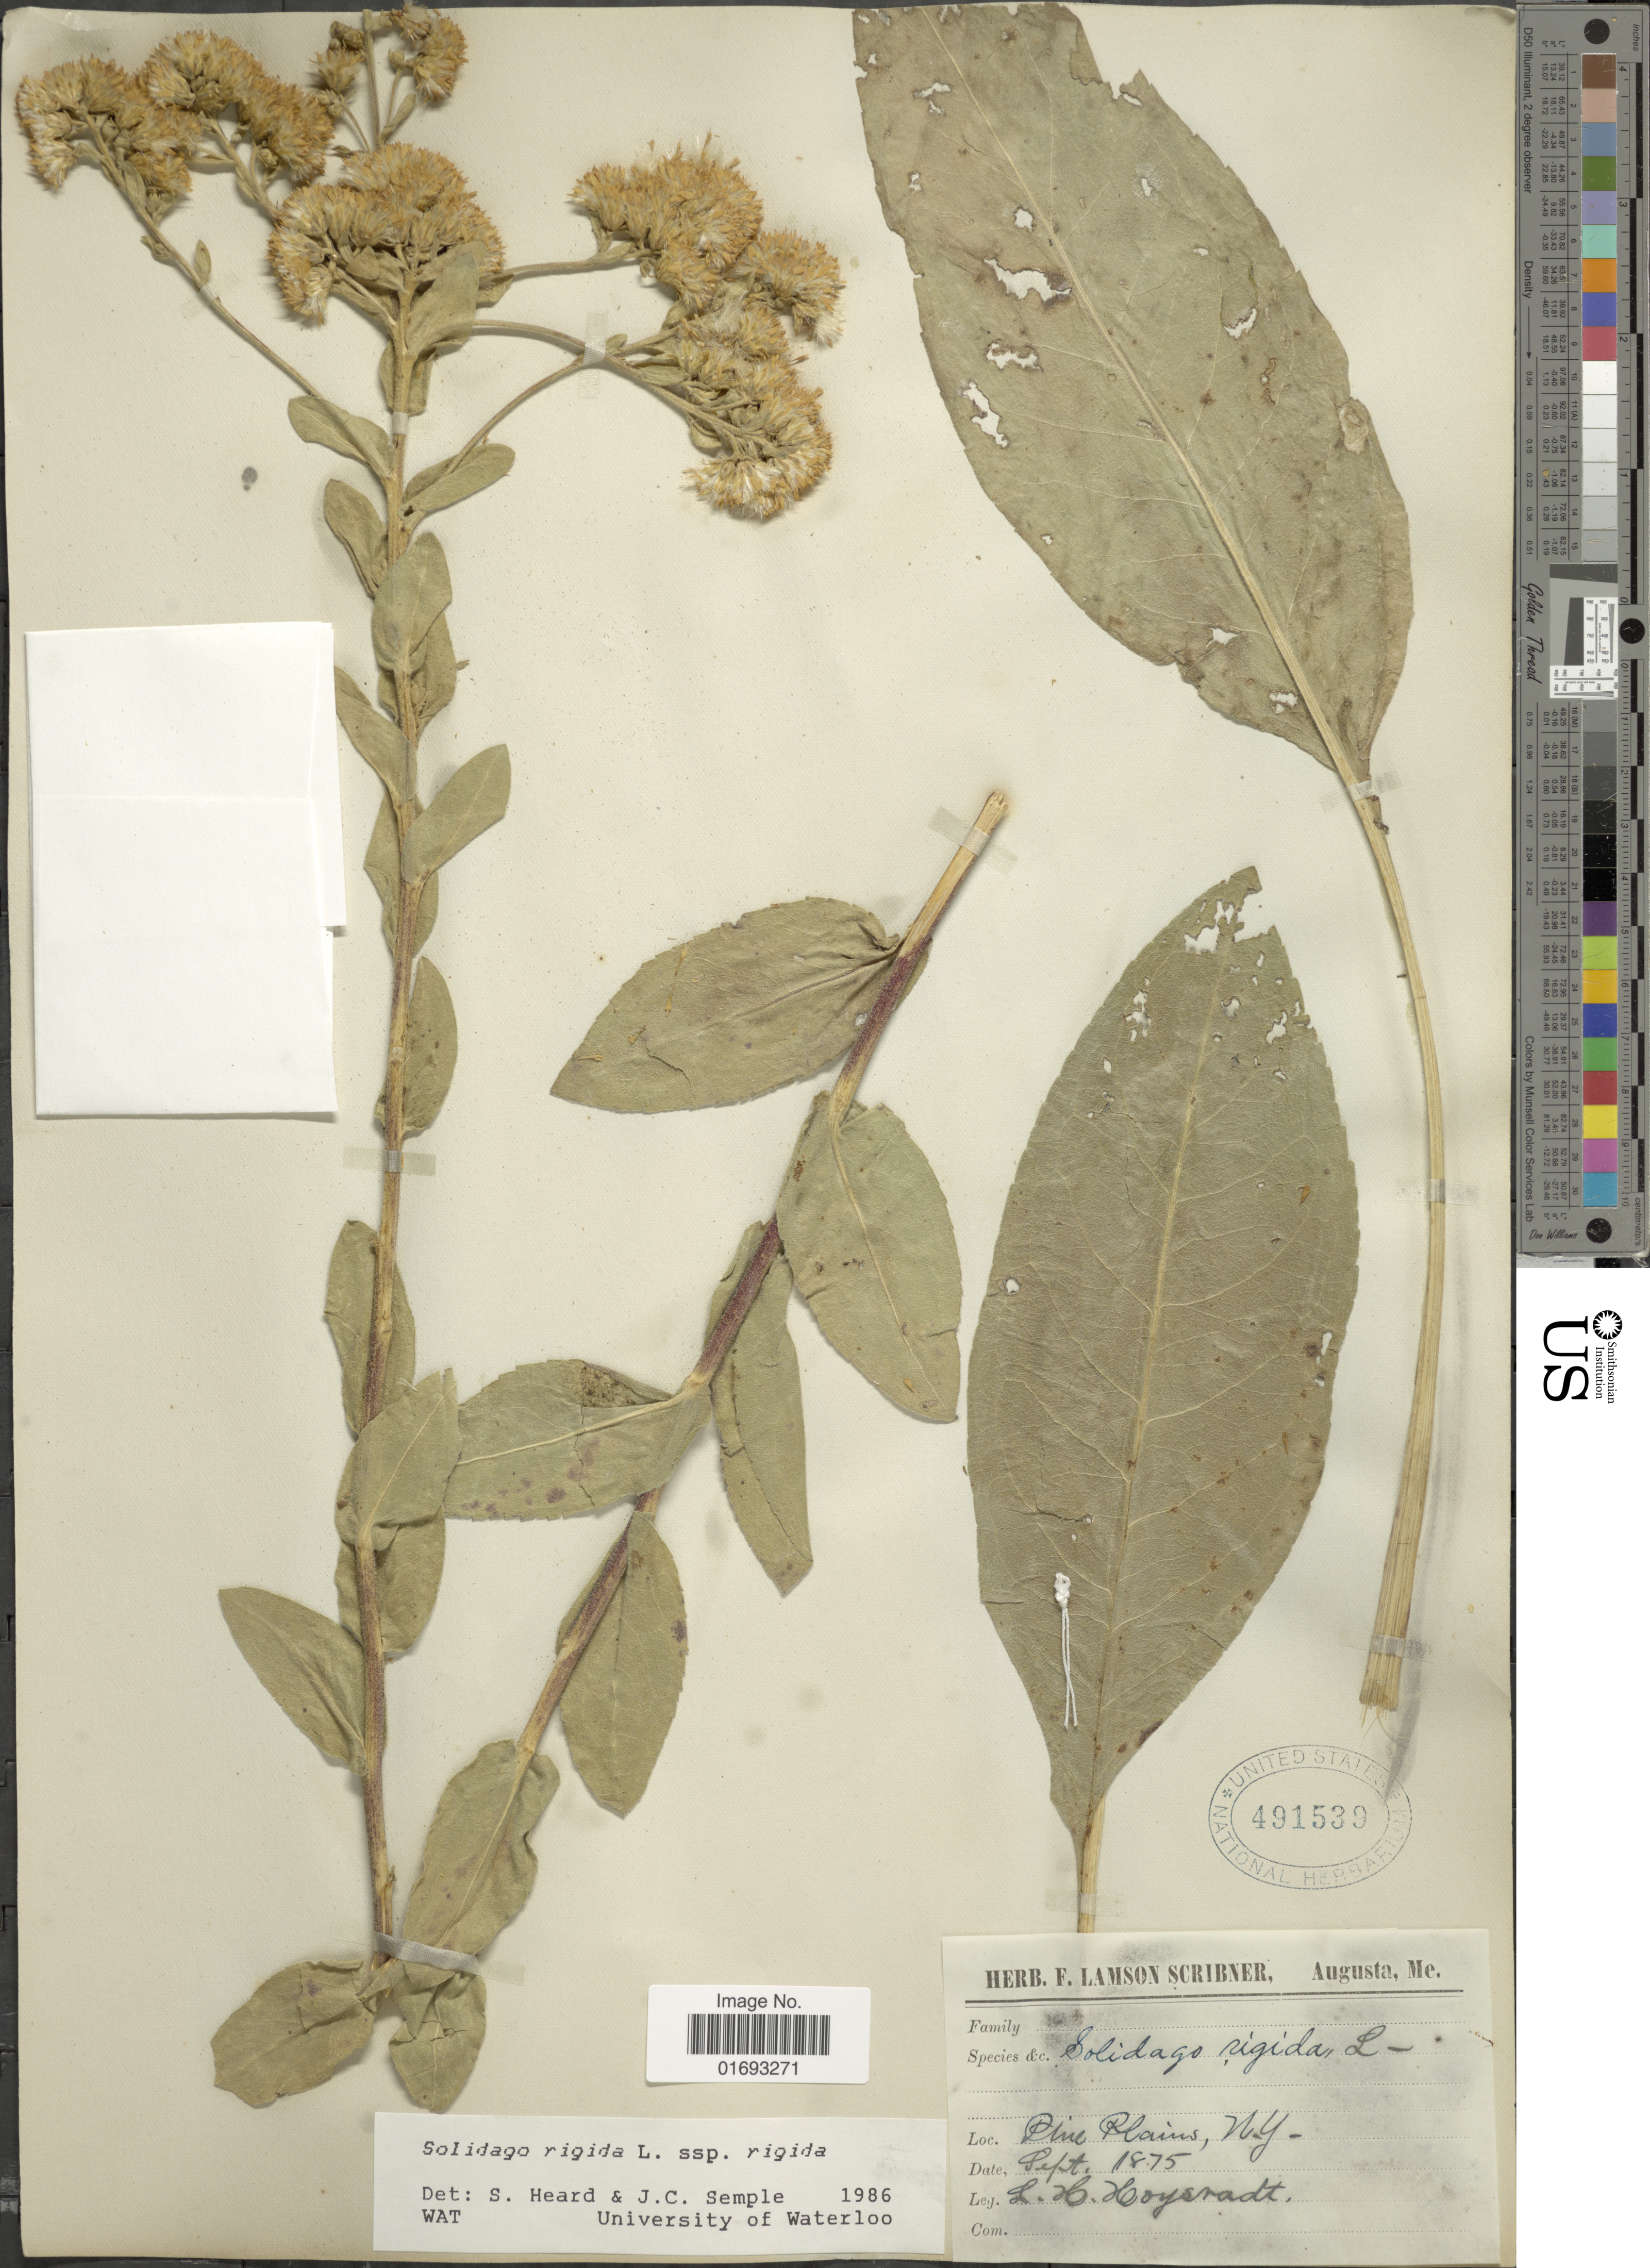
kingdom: Plantae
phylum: Tracheophyta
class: Magnoliopsida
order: Asterales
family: Asteraceae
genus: Oligoneuron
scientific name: Oligoneuron rigidum var. rigidum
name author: (L.) Small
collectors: L. Hoysradt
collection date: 1875-09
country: United States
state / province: New York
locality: Pine Plains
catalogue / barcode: US 491539